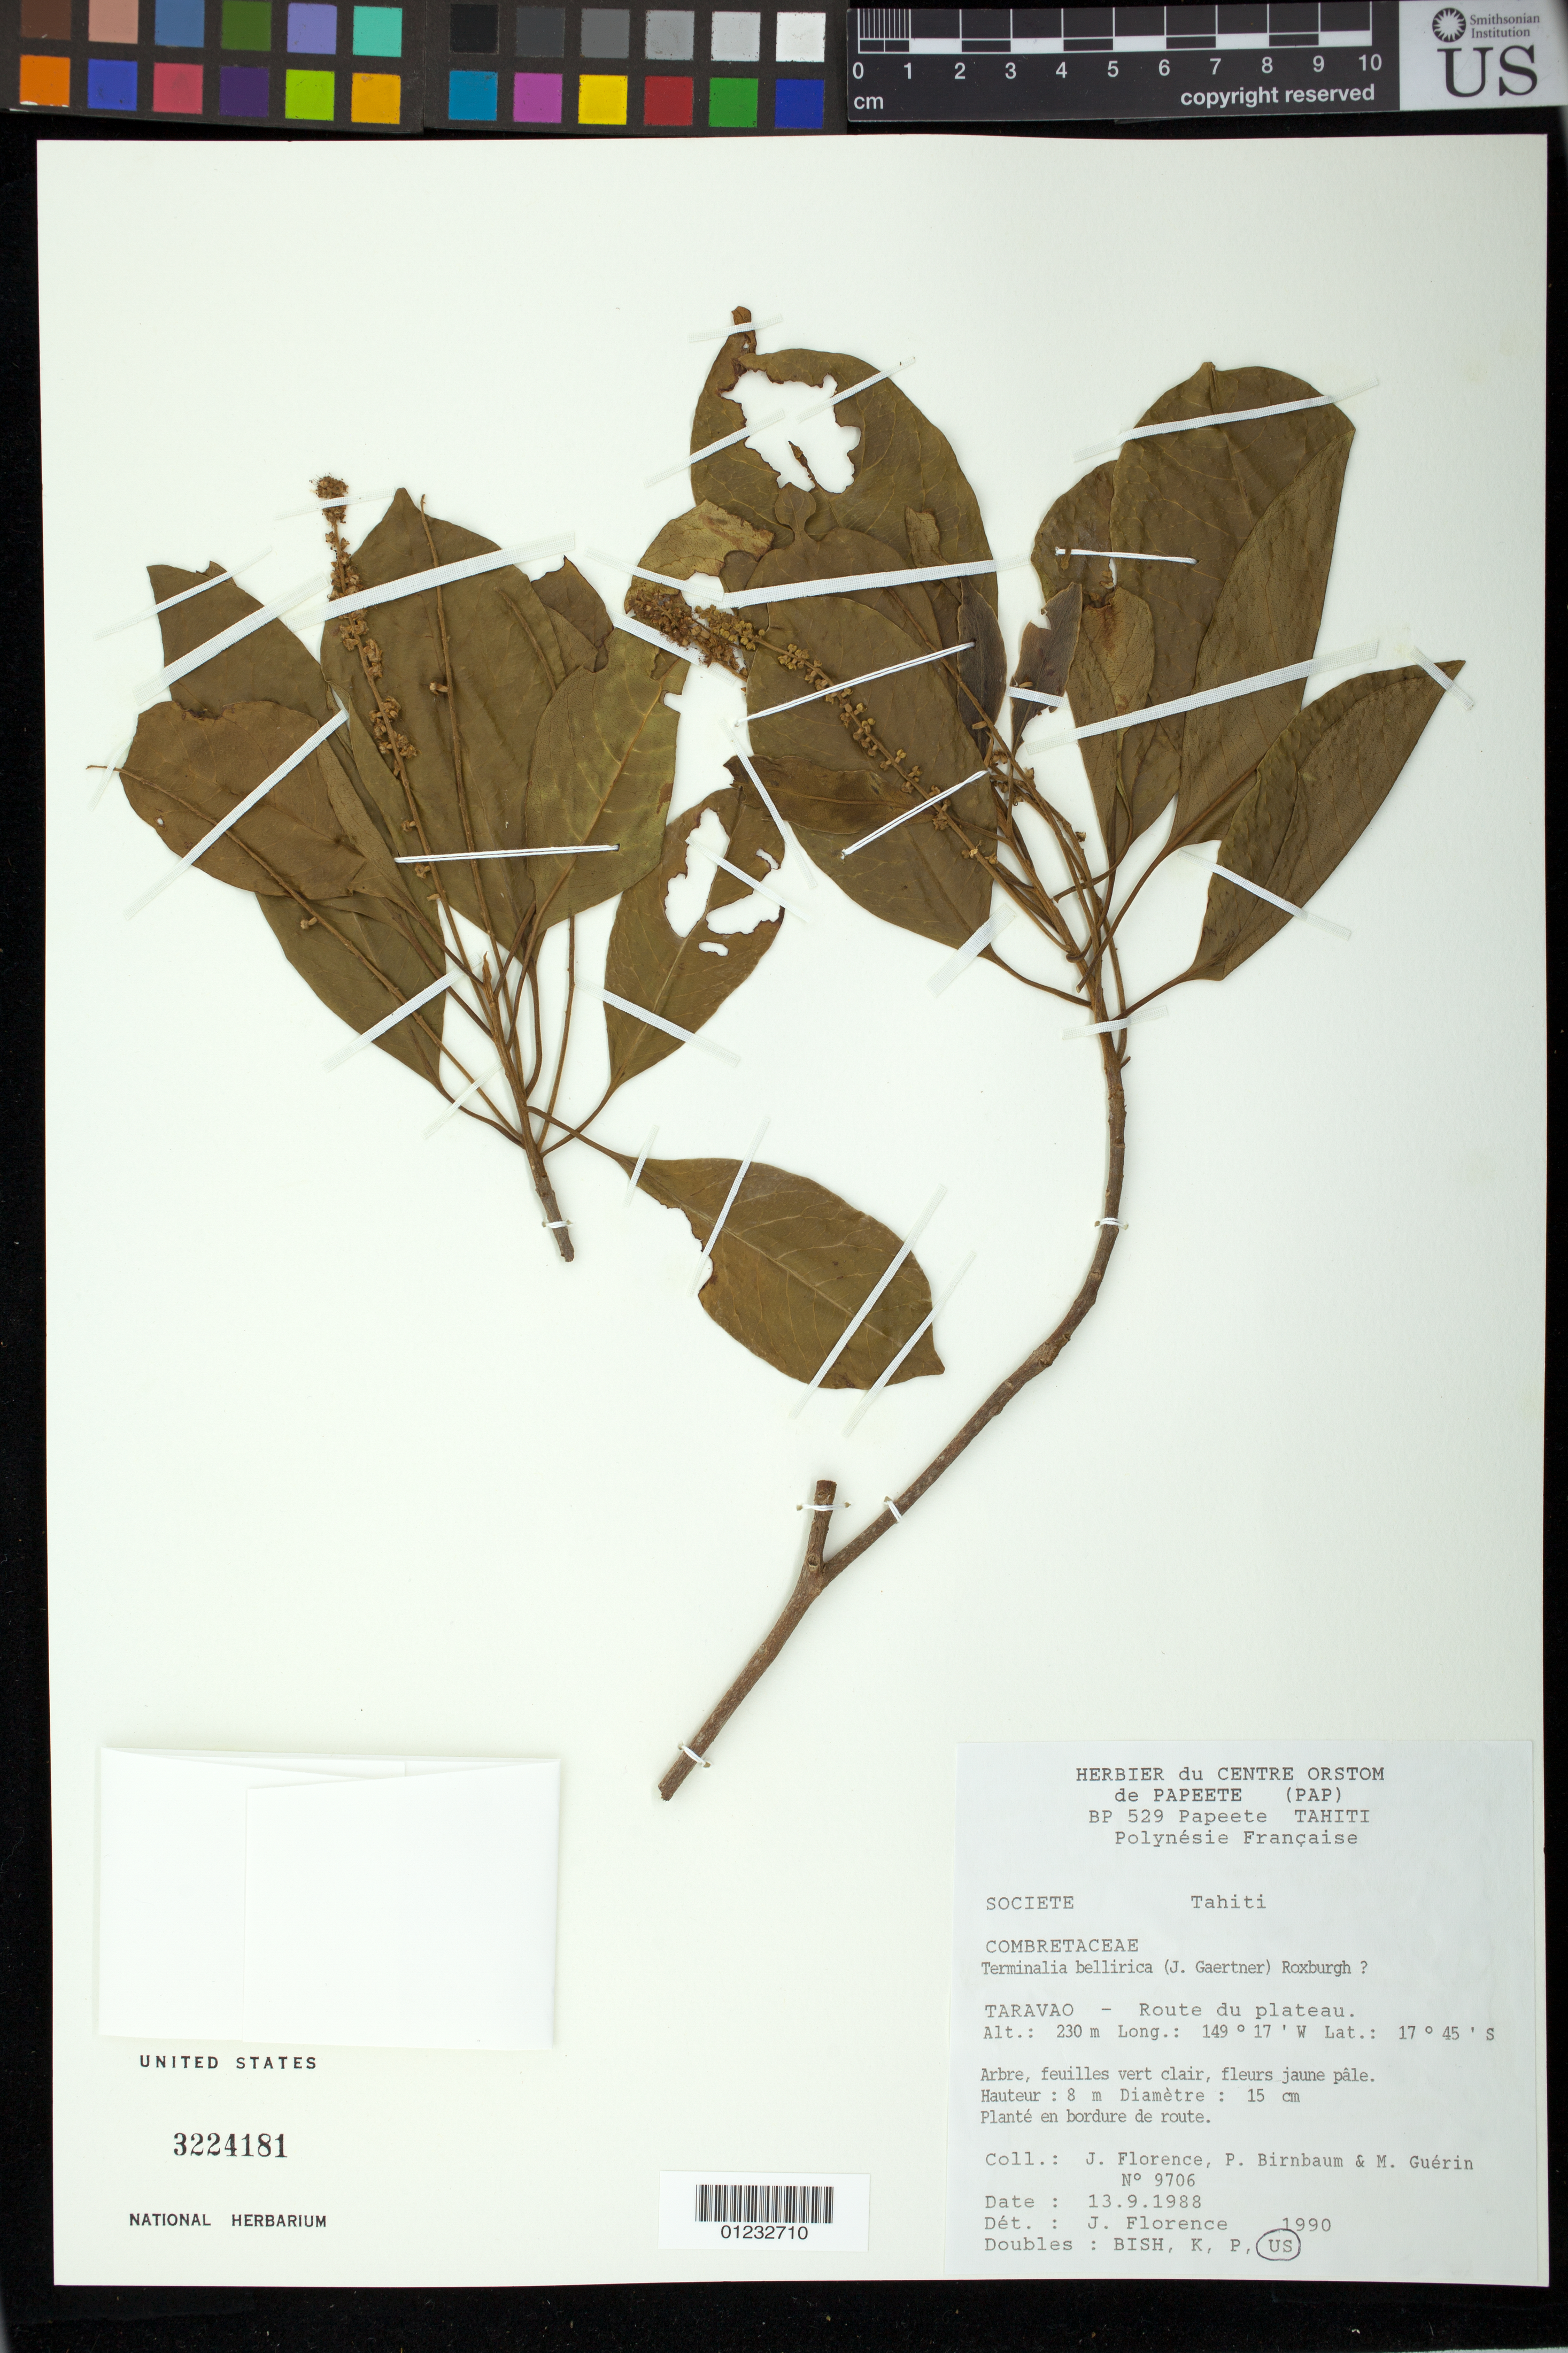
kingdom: Plantae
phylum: Tracheophyta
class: Magnoliopsida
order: Myrtales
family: Combretaceae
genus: Terminalia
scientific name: Terminalia bellirica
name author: (Gaertn.) Roxb.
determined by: Florence, J.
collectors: J. Florence, P. Birnbaum & M. Guerin-Bouhaben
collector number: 9706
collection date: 1988-09-13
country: French Polynesia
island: Tahiti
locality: Taravao - Route du plateau. en bordure de route.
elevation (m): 230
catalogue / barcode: US 3224181